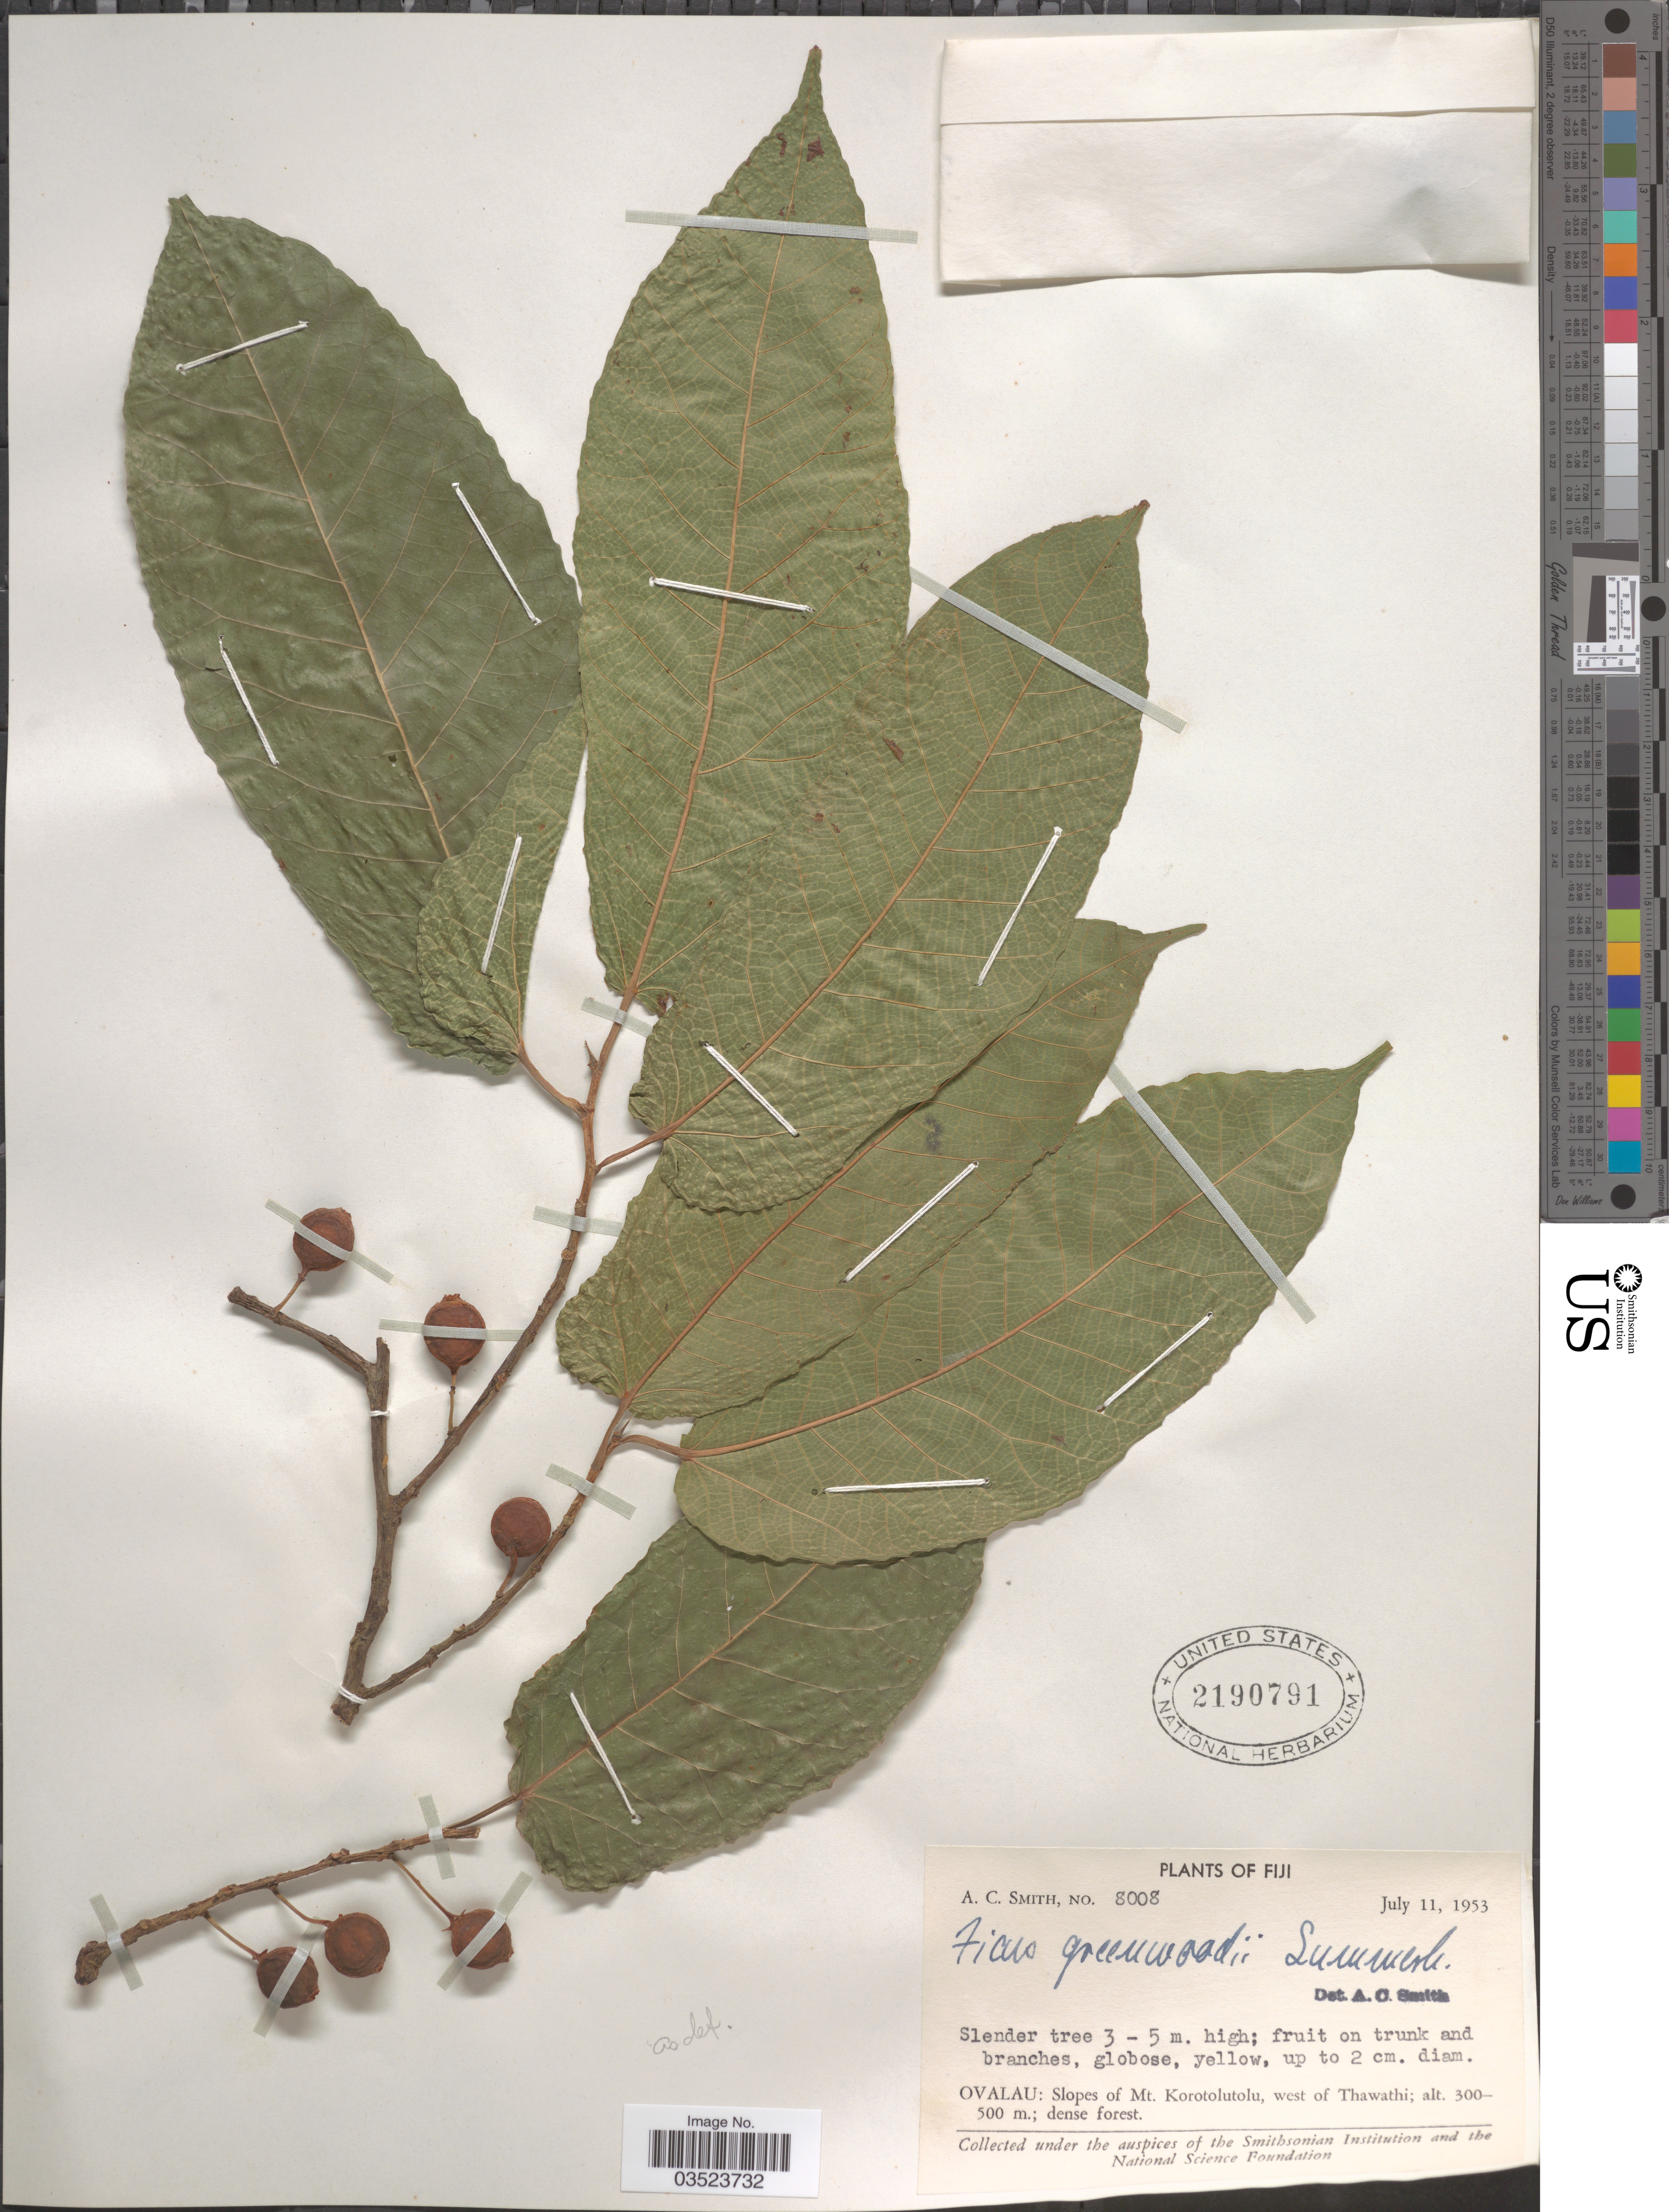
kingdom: Plantae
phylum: Tracheophyta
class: Magnoliopsida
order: Rosales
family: Moraceae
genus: Ficus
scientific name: Ficus greenwoodii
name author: Summerh.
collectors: A. C. Smith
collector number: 8008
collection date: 1953-07-11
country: Fiji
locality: Ovalua: Slopes of Mt. Korotolutolu, west of Thawathi.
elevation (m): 300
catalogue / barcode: US 2190791